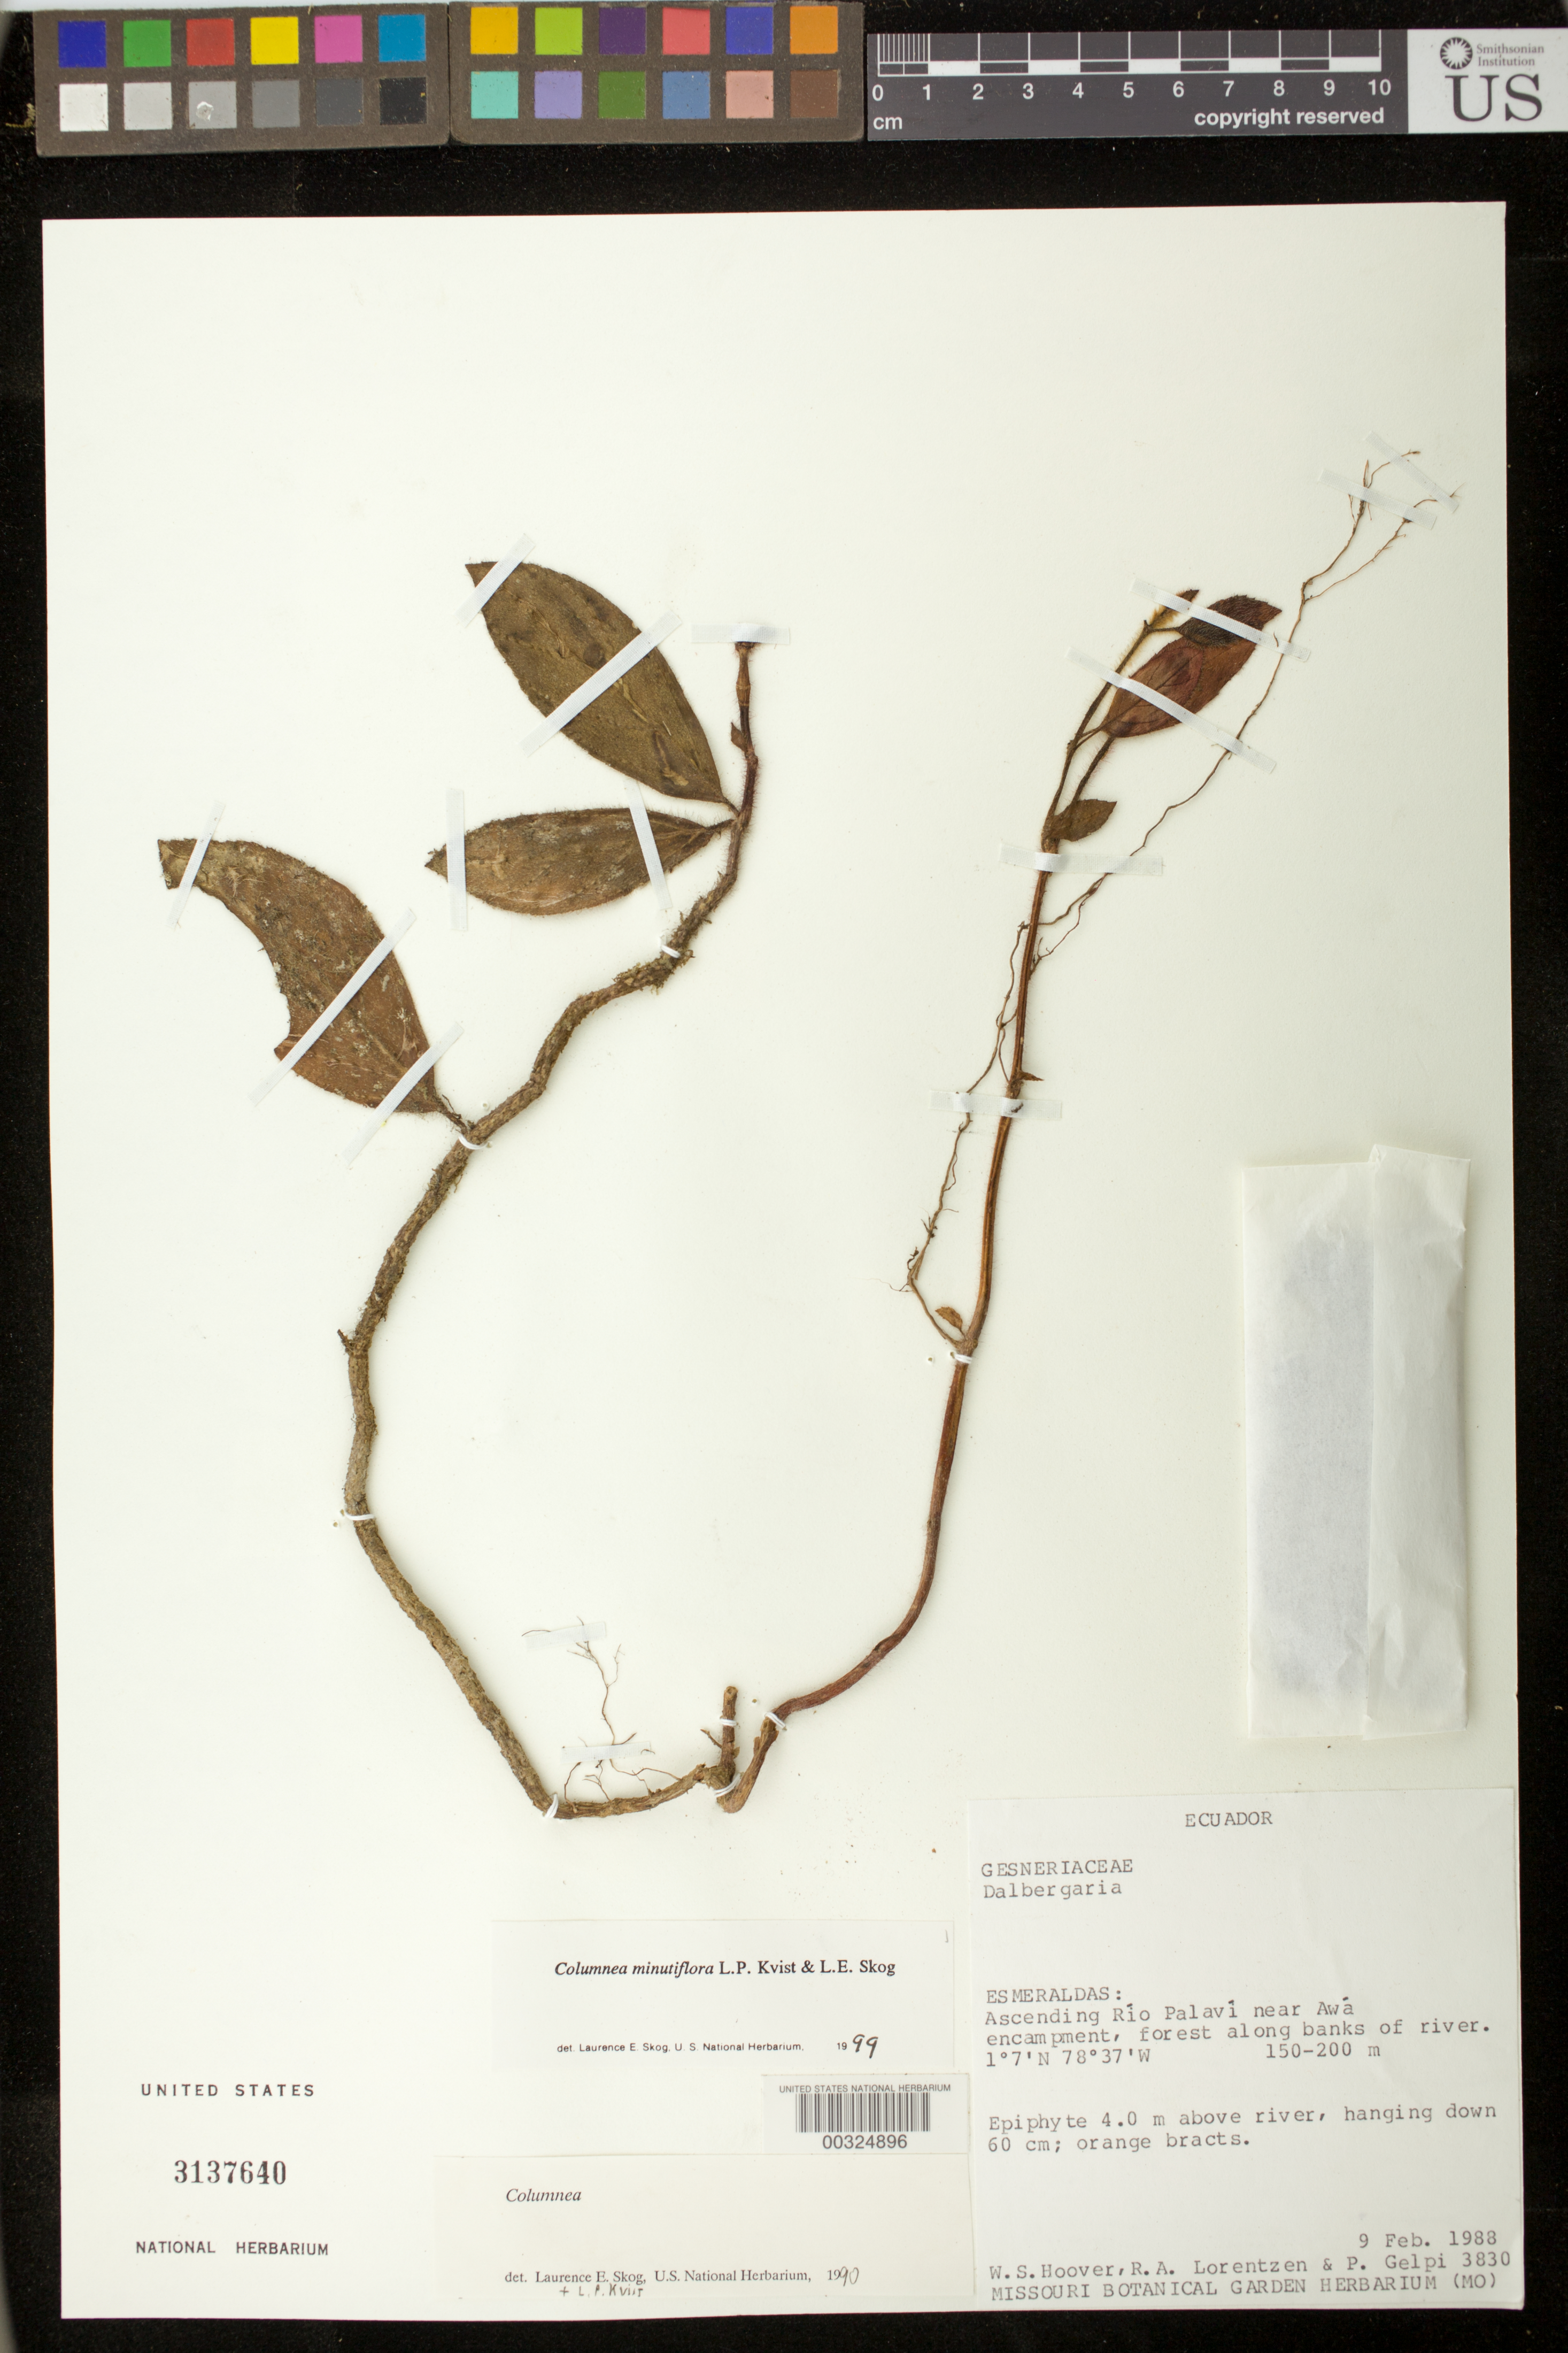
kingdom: Plantae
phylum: Tracheophyta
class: Magnoliopsida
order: Lamiales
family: Gesneriaceae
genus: Columnea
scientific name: Columnea minutiflora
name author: L.P. Kvist & L.E. Skog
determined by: Skog, Laurence E.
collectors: W. S. Hoover, R. Lorentzen & P. Gelpi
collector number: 3830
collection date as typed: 09 Feb 1988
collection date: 1988-02-09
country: Ecuador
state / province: Esmeraldas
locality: Ascending Río Palaví near Awá encampment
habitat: Forest along banks of river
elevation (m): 150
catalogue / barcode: US 3137640